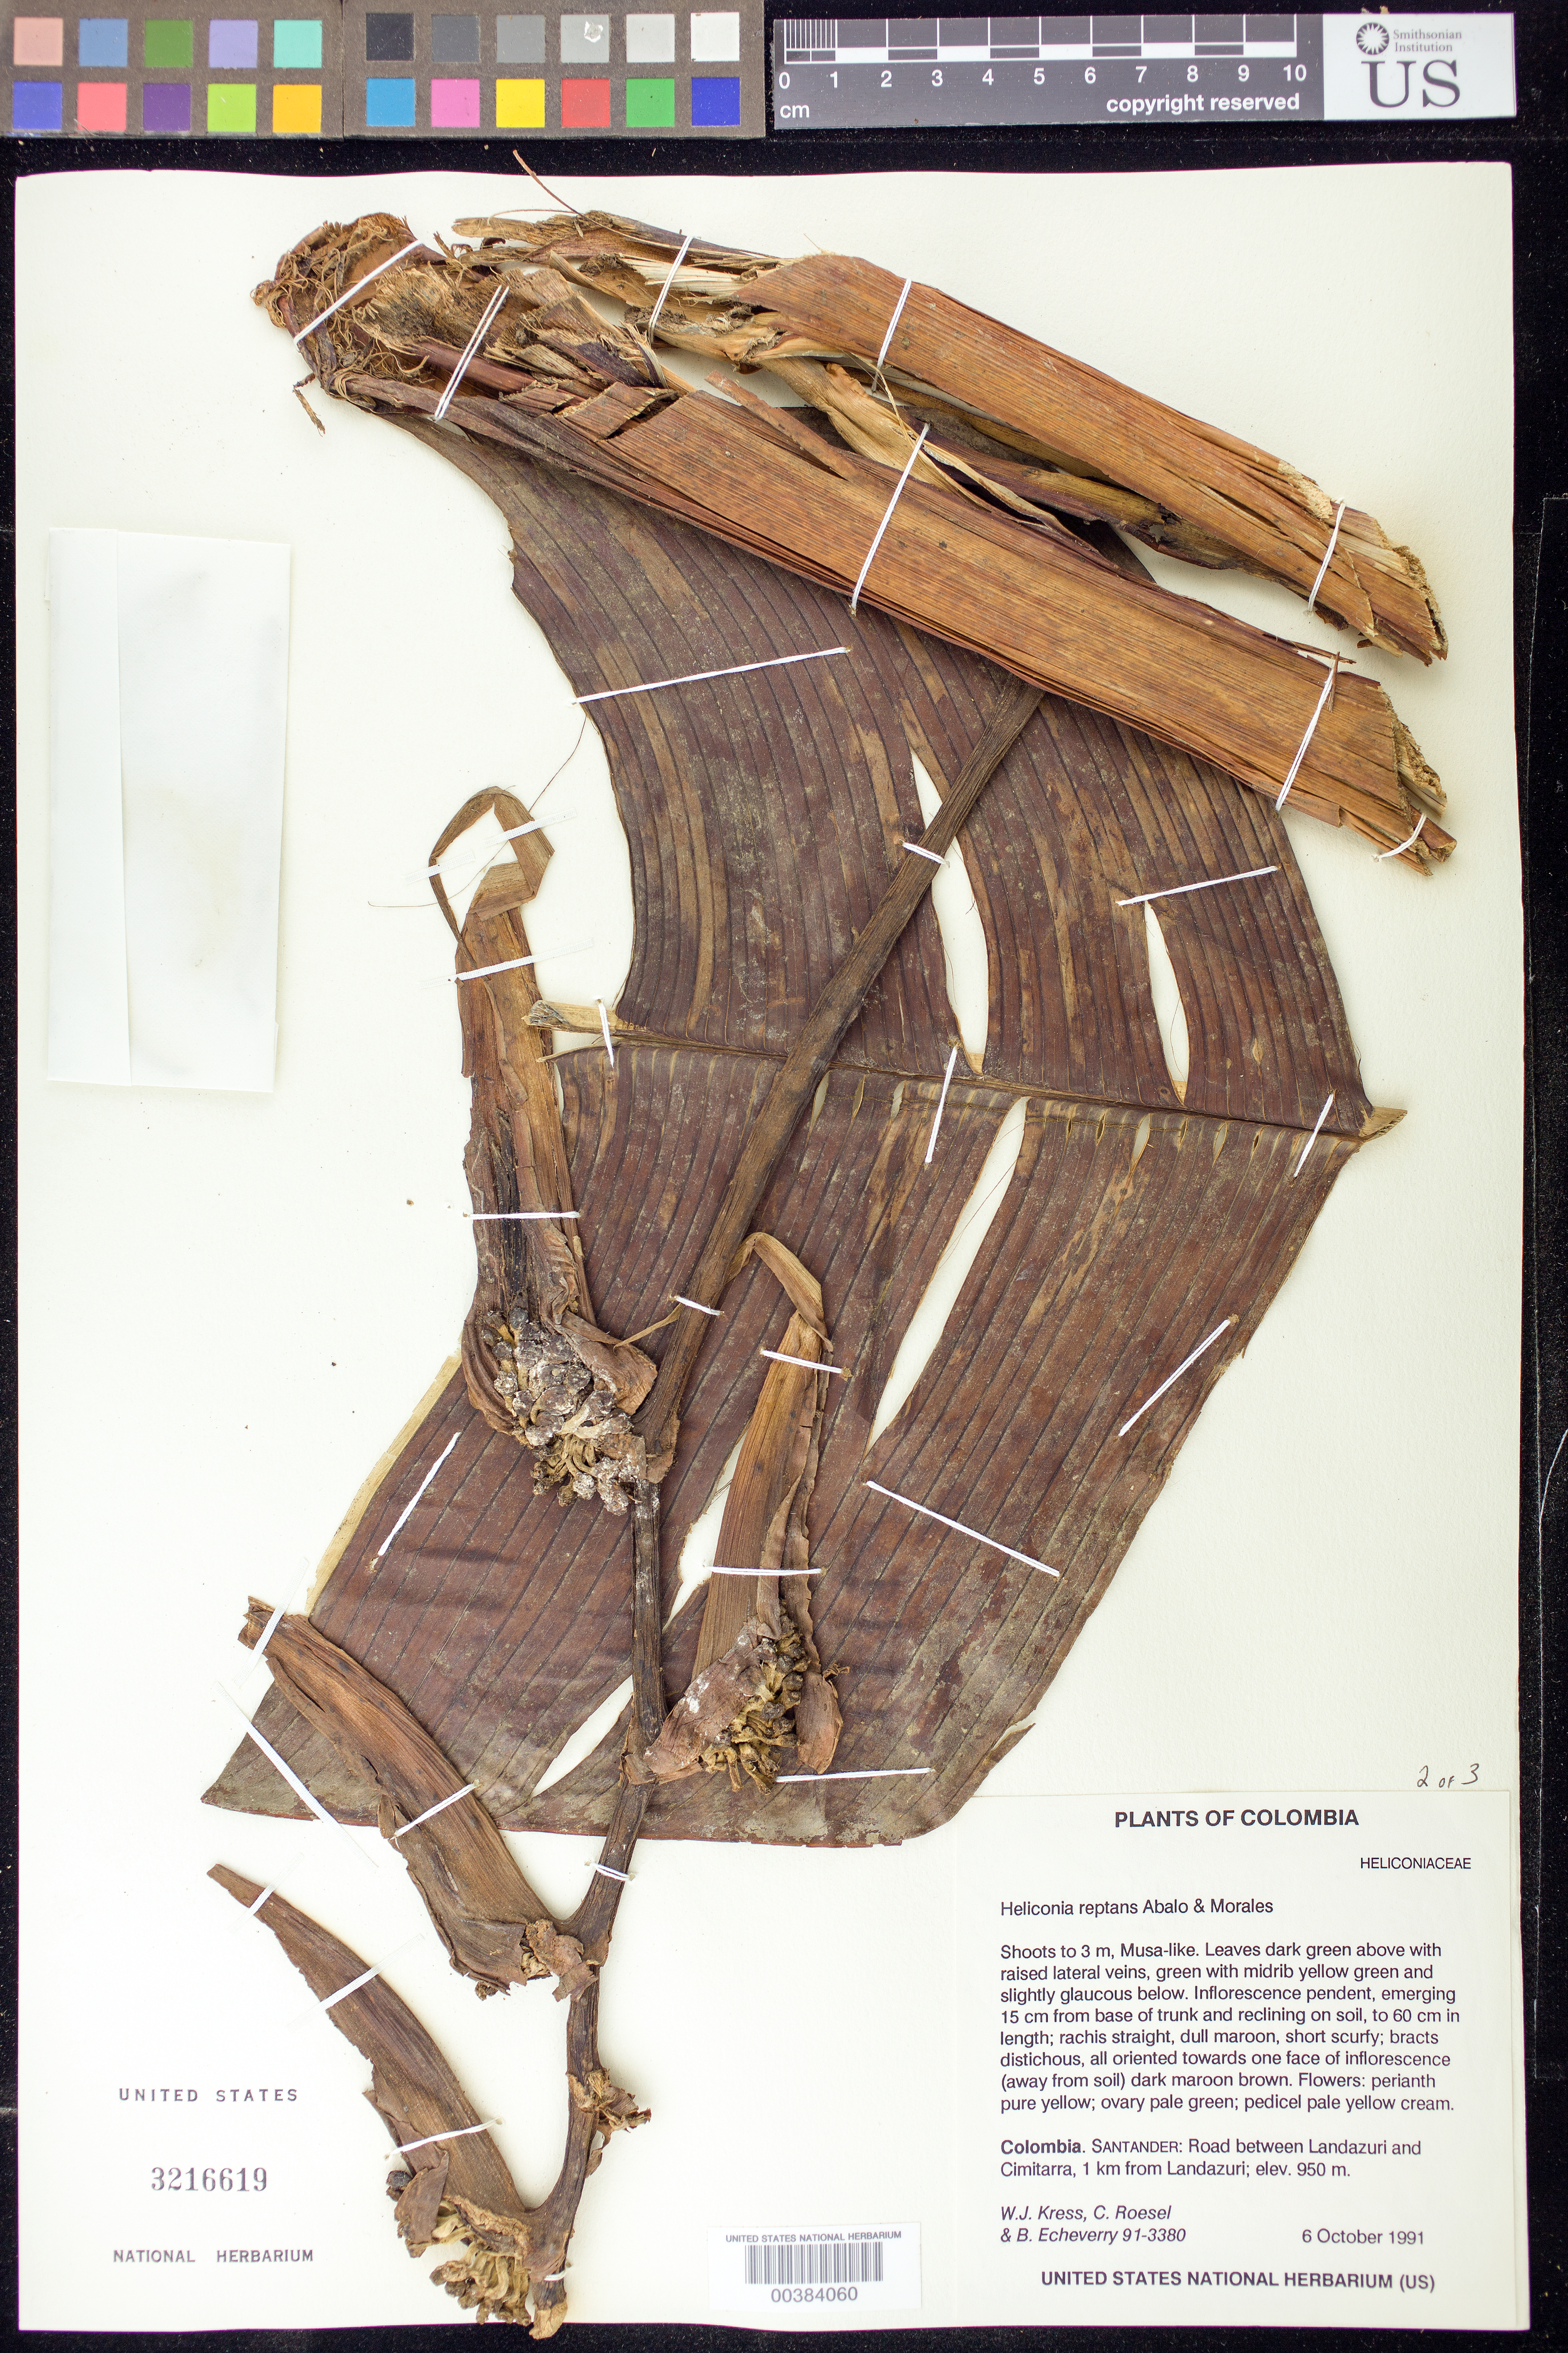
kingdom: Plantae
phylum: Tracheophyta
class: Liliopsida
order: Zingiberales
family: Heliconiaceae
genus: Heliconia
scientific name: Heliconia reptans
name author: Abalo & G. Morales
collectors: W. J. Kress, C. S. Roesel & B. Echeverry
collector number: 91-3380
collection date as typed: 06 Oct 1991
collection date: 1991-10-06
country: Colombia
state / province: Santander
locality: Between Landazuri and Cimitarra, 1 km from Landazuri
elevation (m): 950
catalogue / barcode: US 3216619